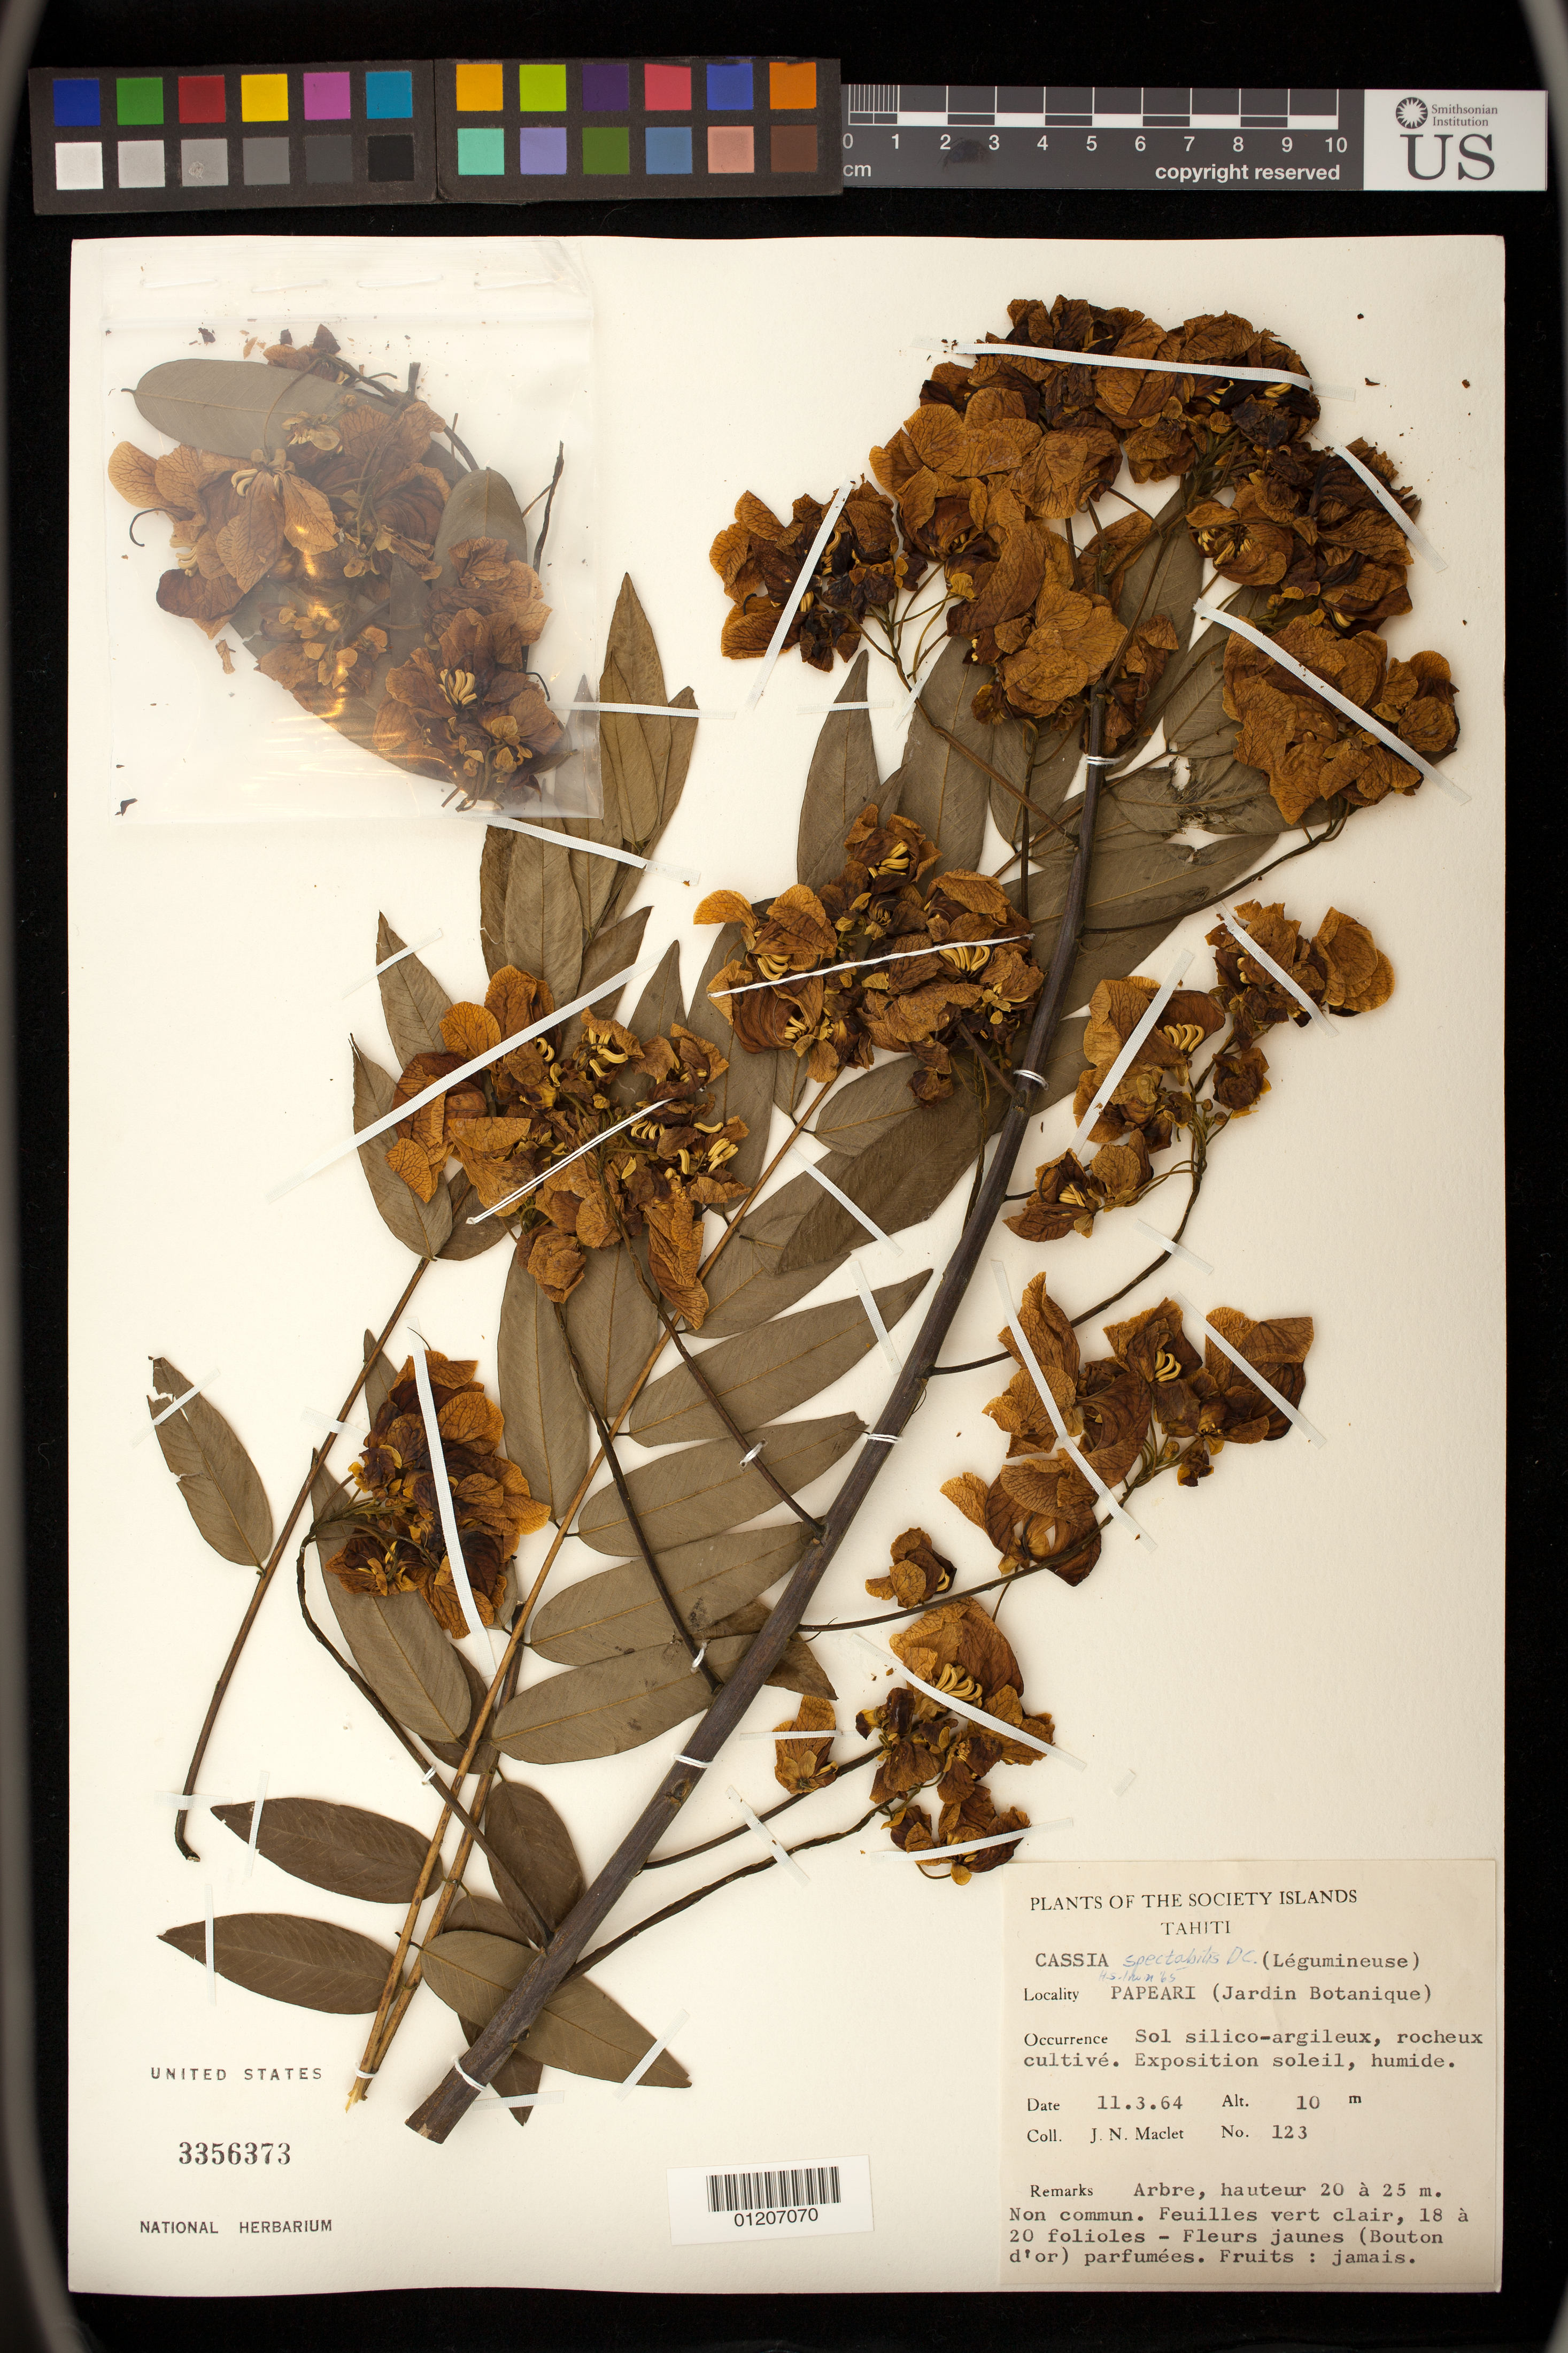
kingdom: Plantae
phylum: Tracheophyta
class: Magnoliopsida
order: Fabales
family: Fabaceae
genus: Senna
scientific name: Senna spectabilis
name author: (DC.) H.S. Irwin & Barneby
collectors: J. Maclet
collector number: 123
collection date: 1964-03-11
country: French Polynesia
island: Tahiti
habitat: Exposition soleil, humide.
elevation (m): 10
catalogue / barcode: US 3356373